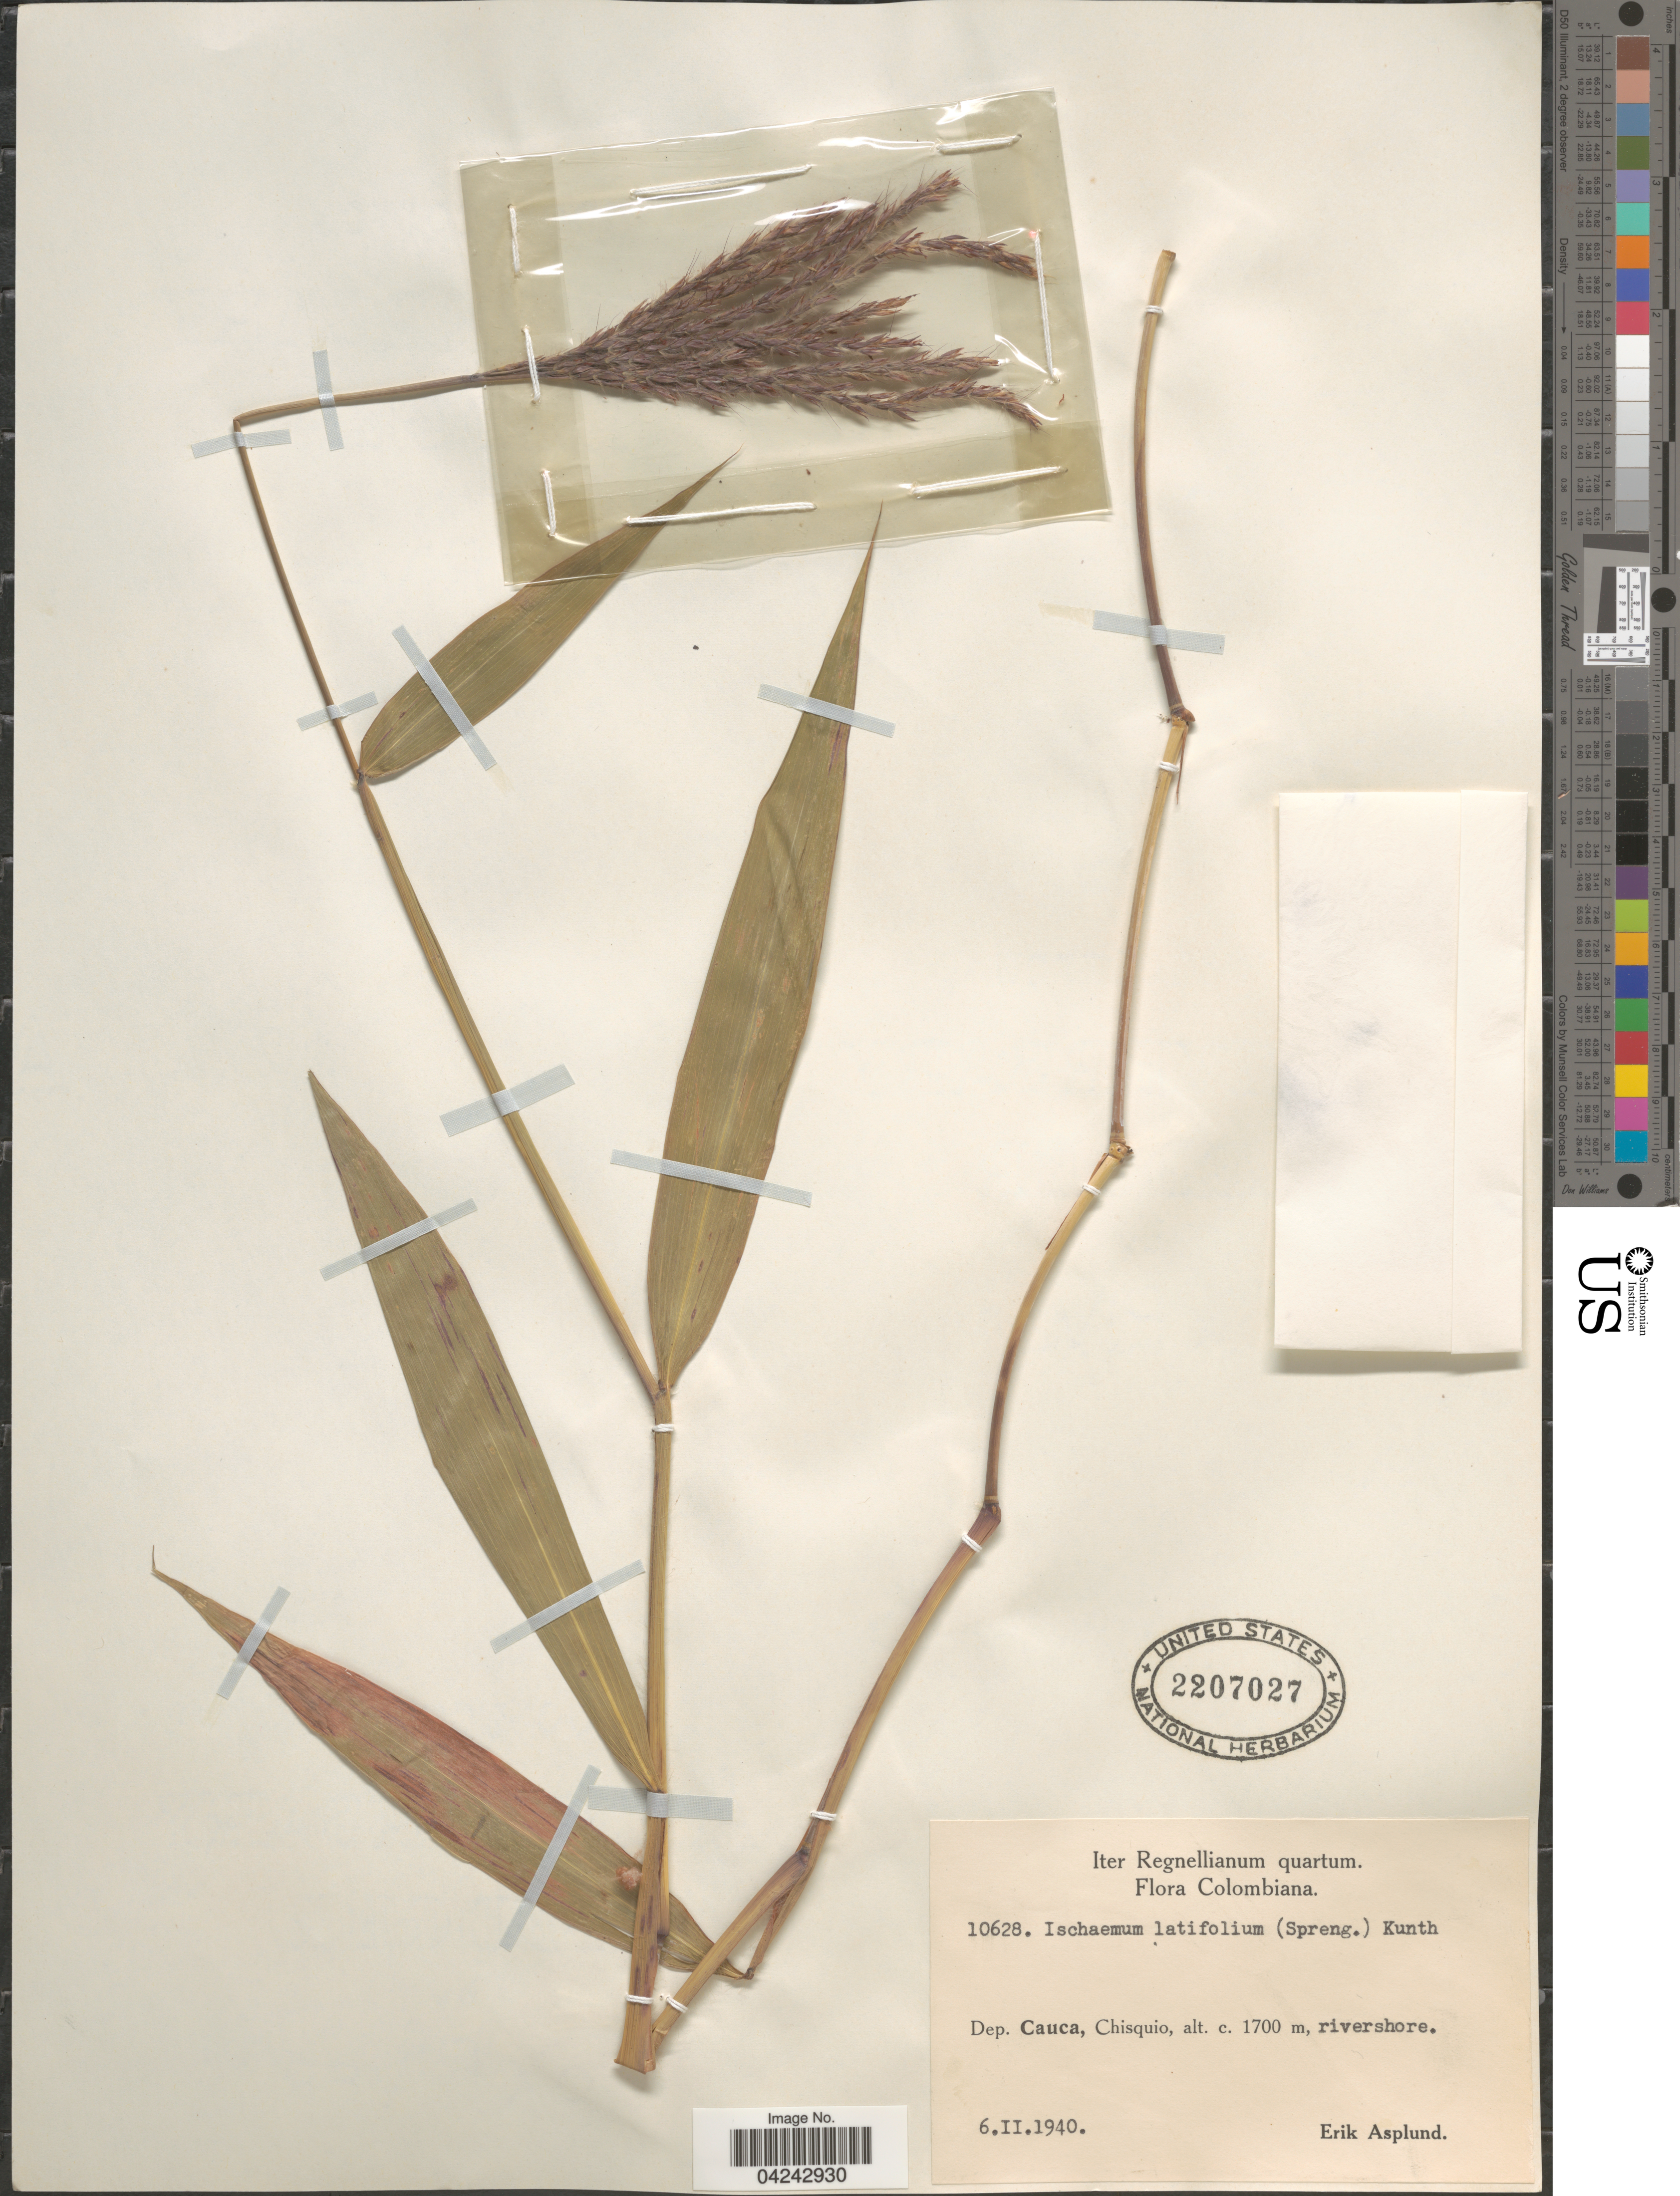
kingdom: Plantae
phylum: Tracheophyta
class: Liliopsida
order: Poales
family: Poaceae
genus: Ischaemum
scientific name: Ischaemum latifolium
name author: (Spreng.) Kunth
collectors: E. Asplund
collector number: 10628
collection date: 1940-02-06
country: Colombia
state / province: Cauca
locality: Iter Regnellianum quartum. Dep. Cauca, Chisquio, rivershore.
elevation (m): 1700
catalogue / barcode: US 2207027